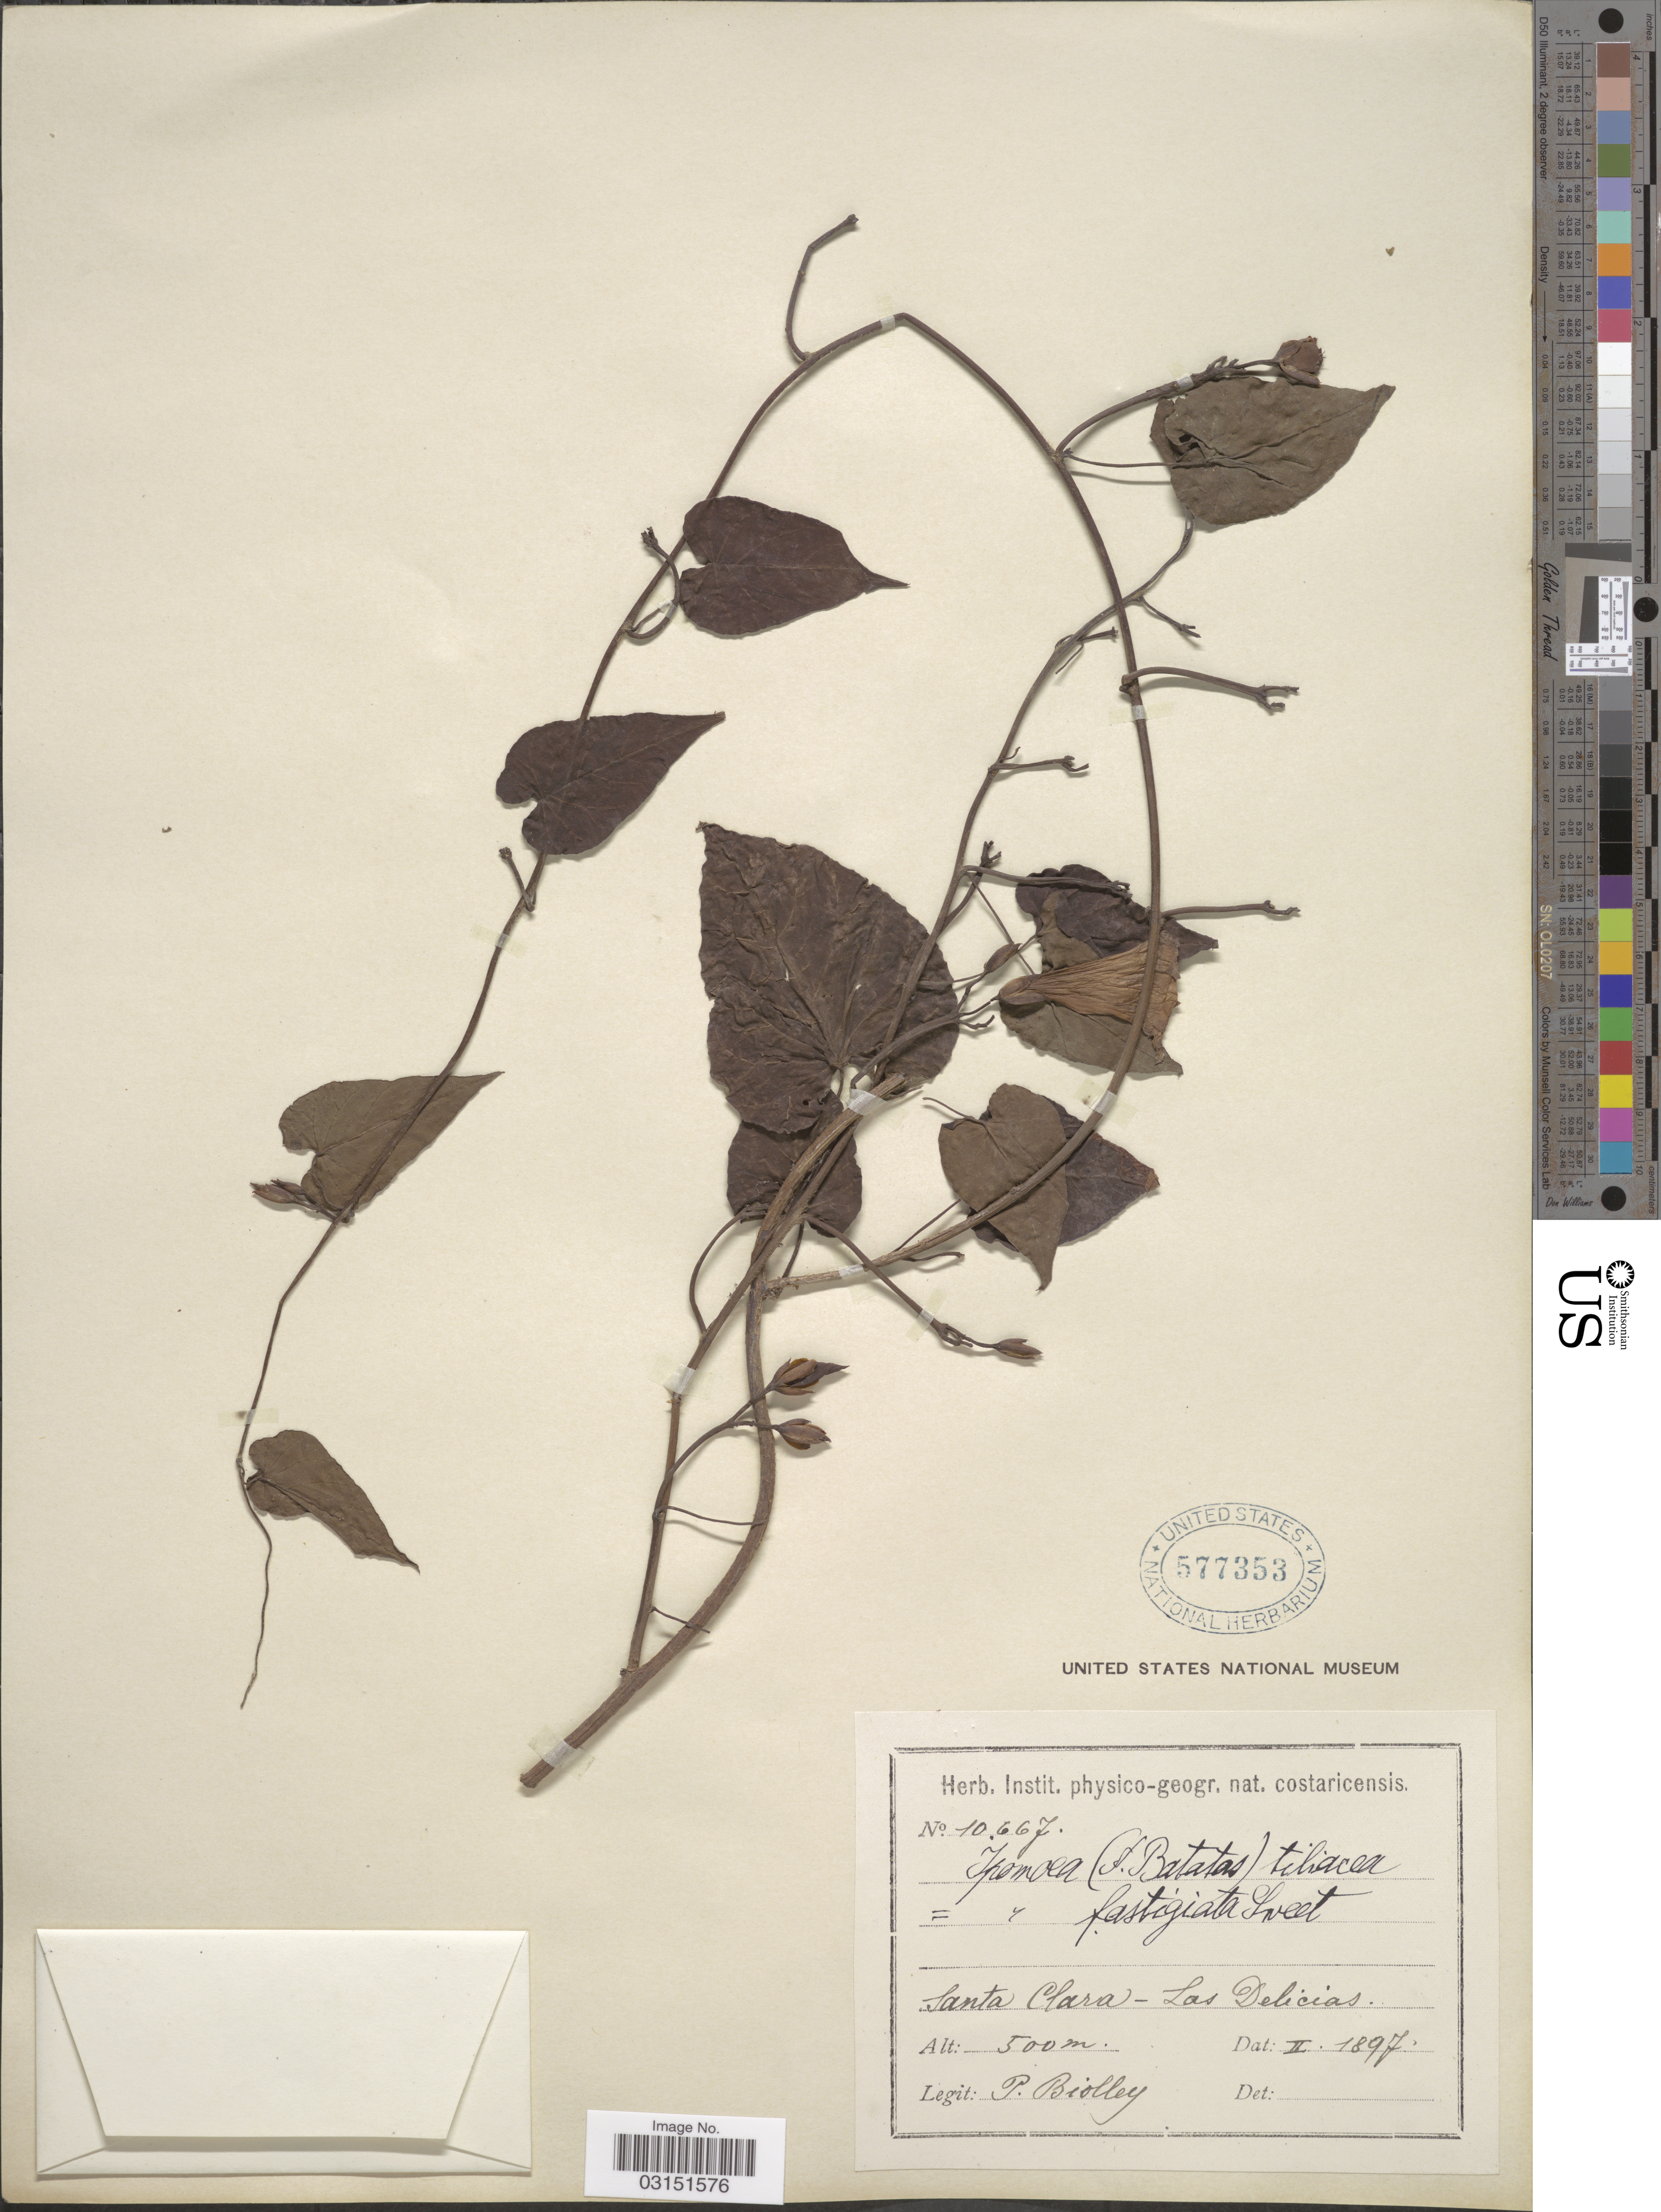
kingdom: Plantae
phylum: Tracheophyta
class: Magnoliopsida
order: Solanales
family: Convolvulaceae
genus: Ipomoea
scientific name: Ipomoea tiliacea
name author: (Willd.) Choisy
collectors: P. Biolley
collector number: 10667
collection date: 1897-02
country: Costa Rica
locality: Santa Clara - Las Delicias.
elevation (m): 500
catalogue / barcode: US 577353